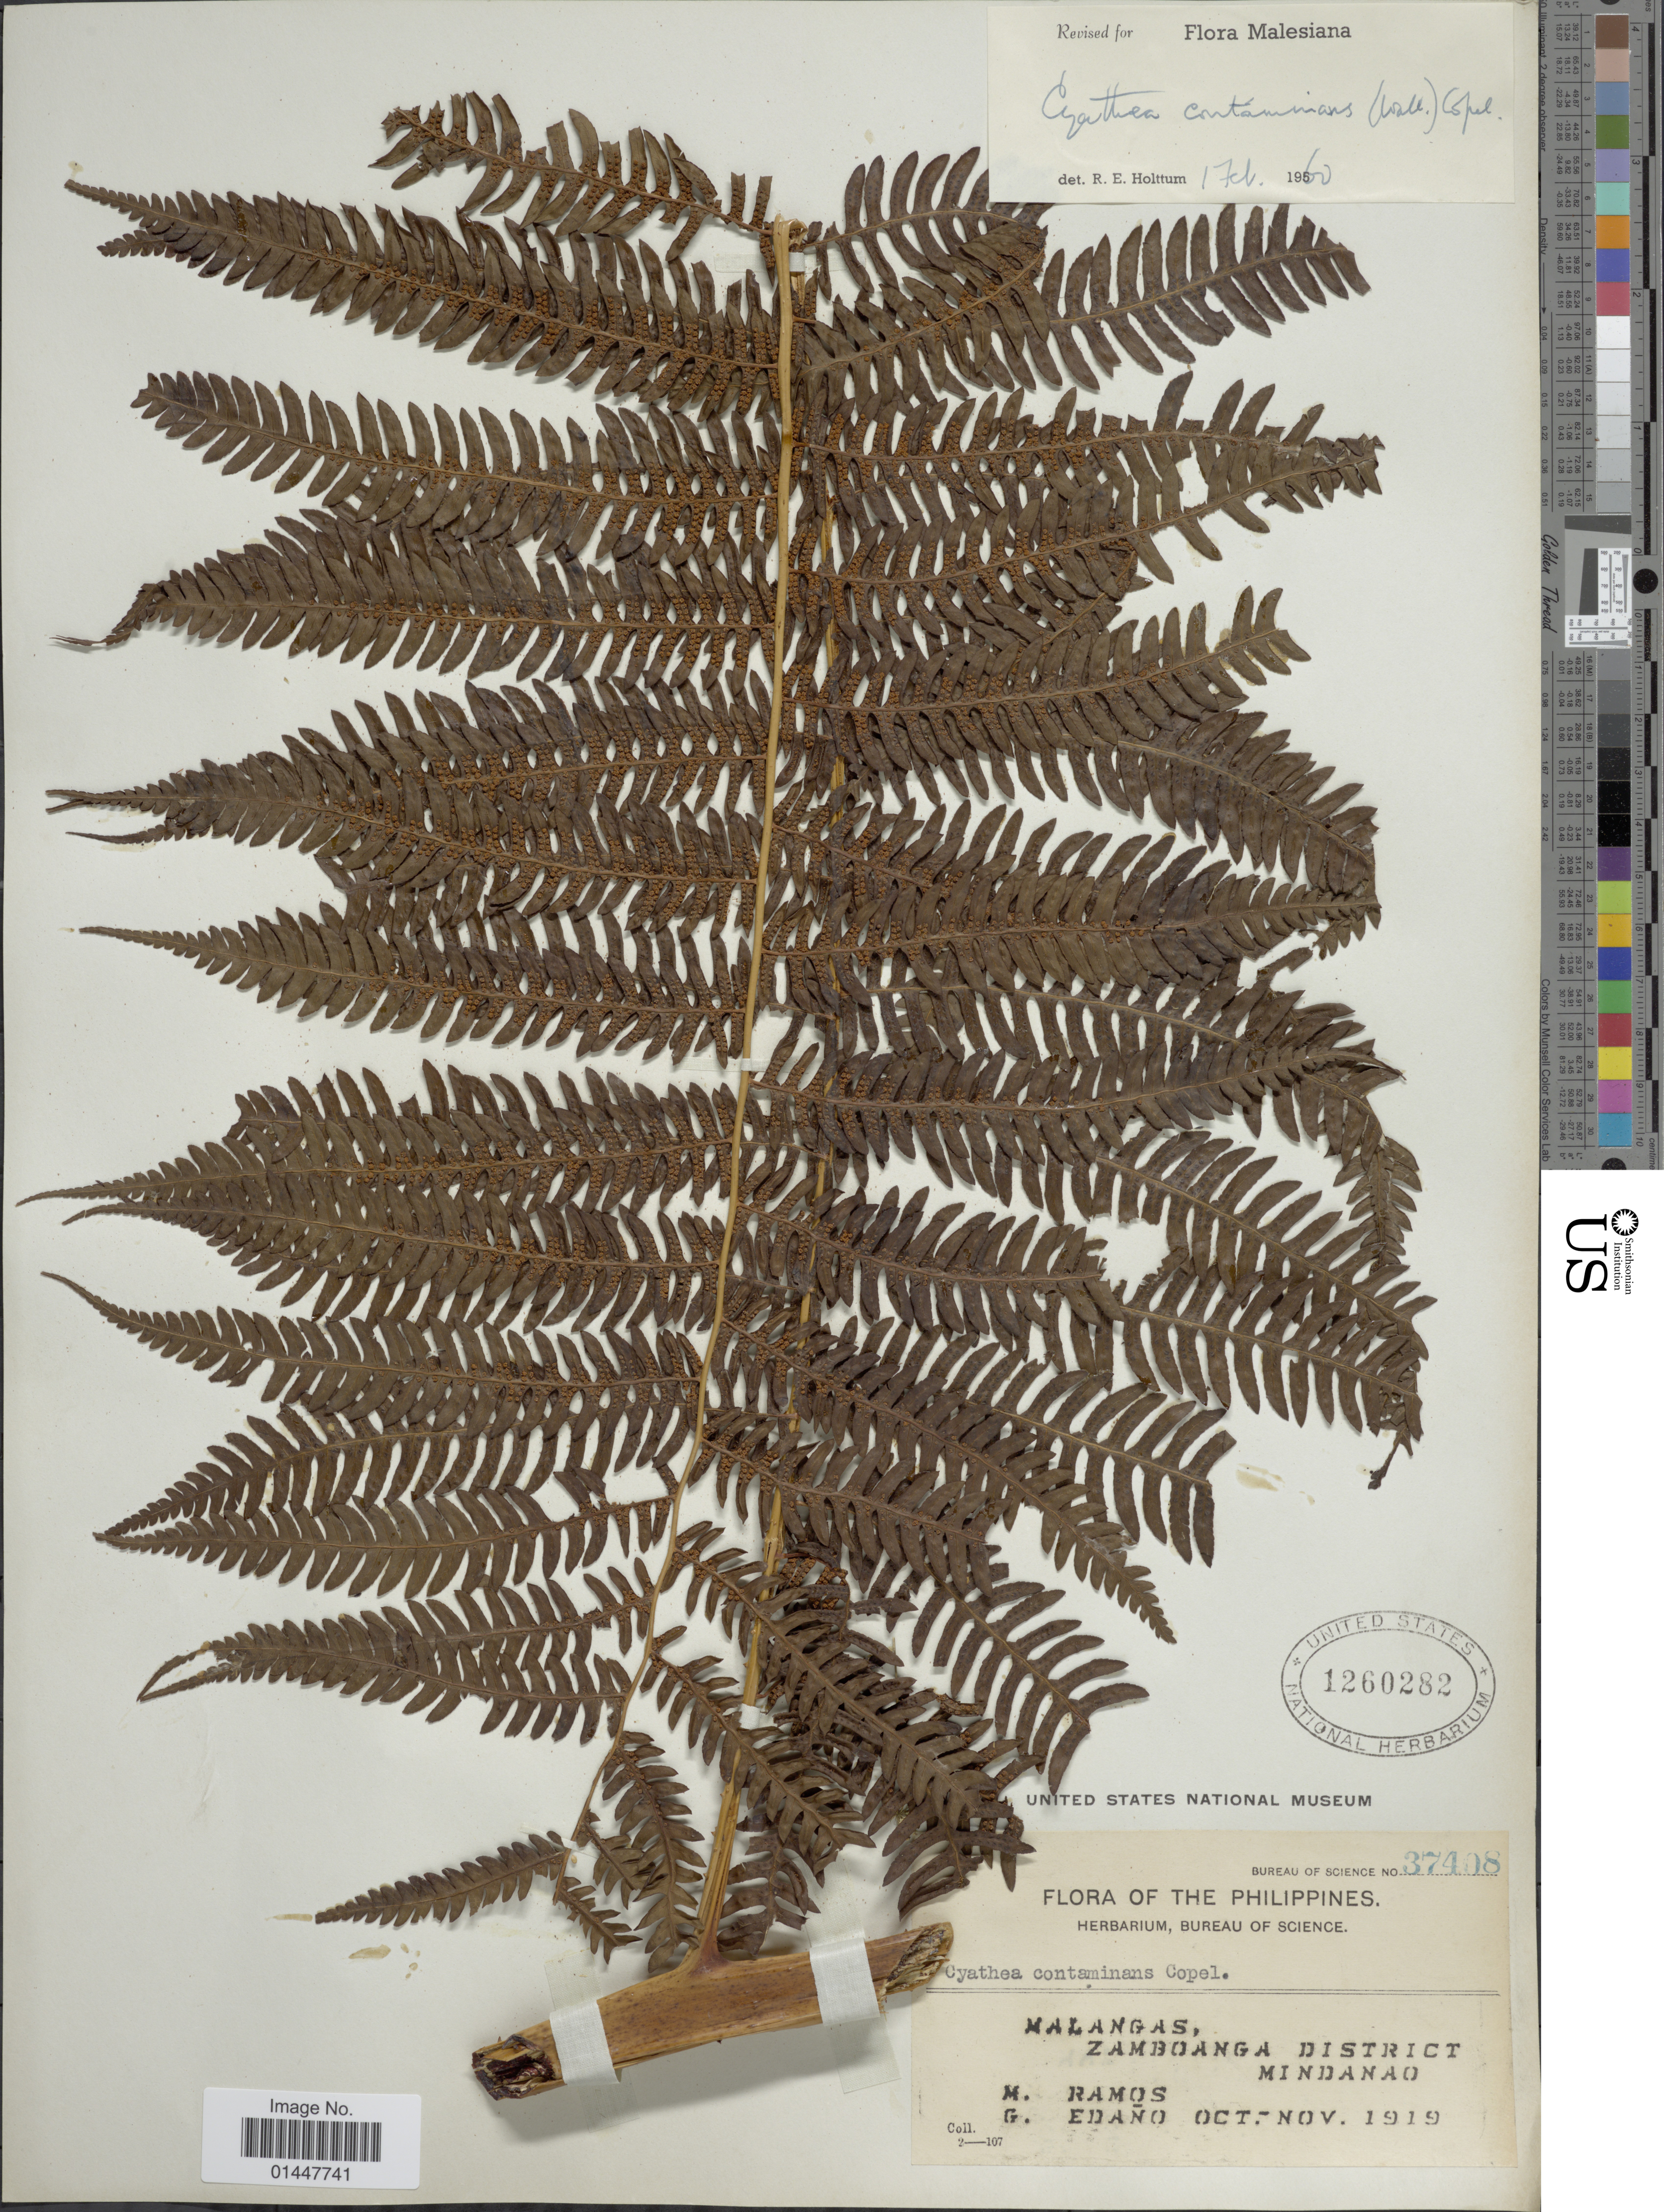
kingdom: Plantae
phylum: Tracheophyta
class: Polypodiopsida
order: Cyatheales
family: Cyatheaceae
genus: Sphaeropteris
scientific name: Sphaeropteris glauca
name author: (Blume) R.M. Tryon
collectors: M. Ramos & G. Edaño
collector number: Bureau of Science 37408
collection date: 1919-10/1919-11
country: Philippines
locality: Malangas, Zamboanga District, Mindanao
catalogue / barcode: US 1260282